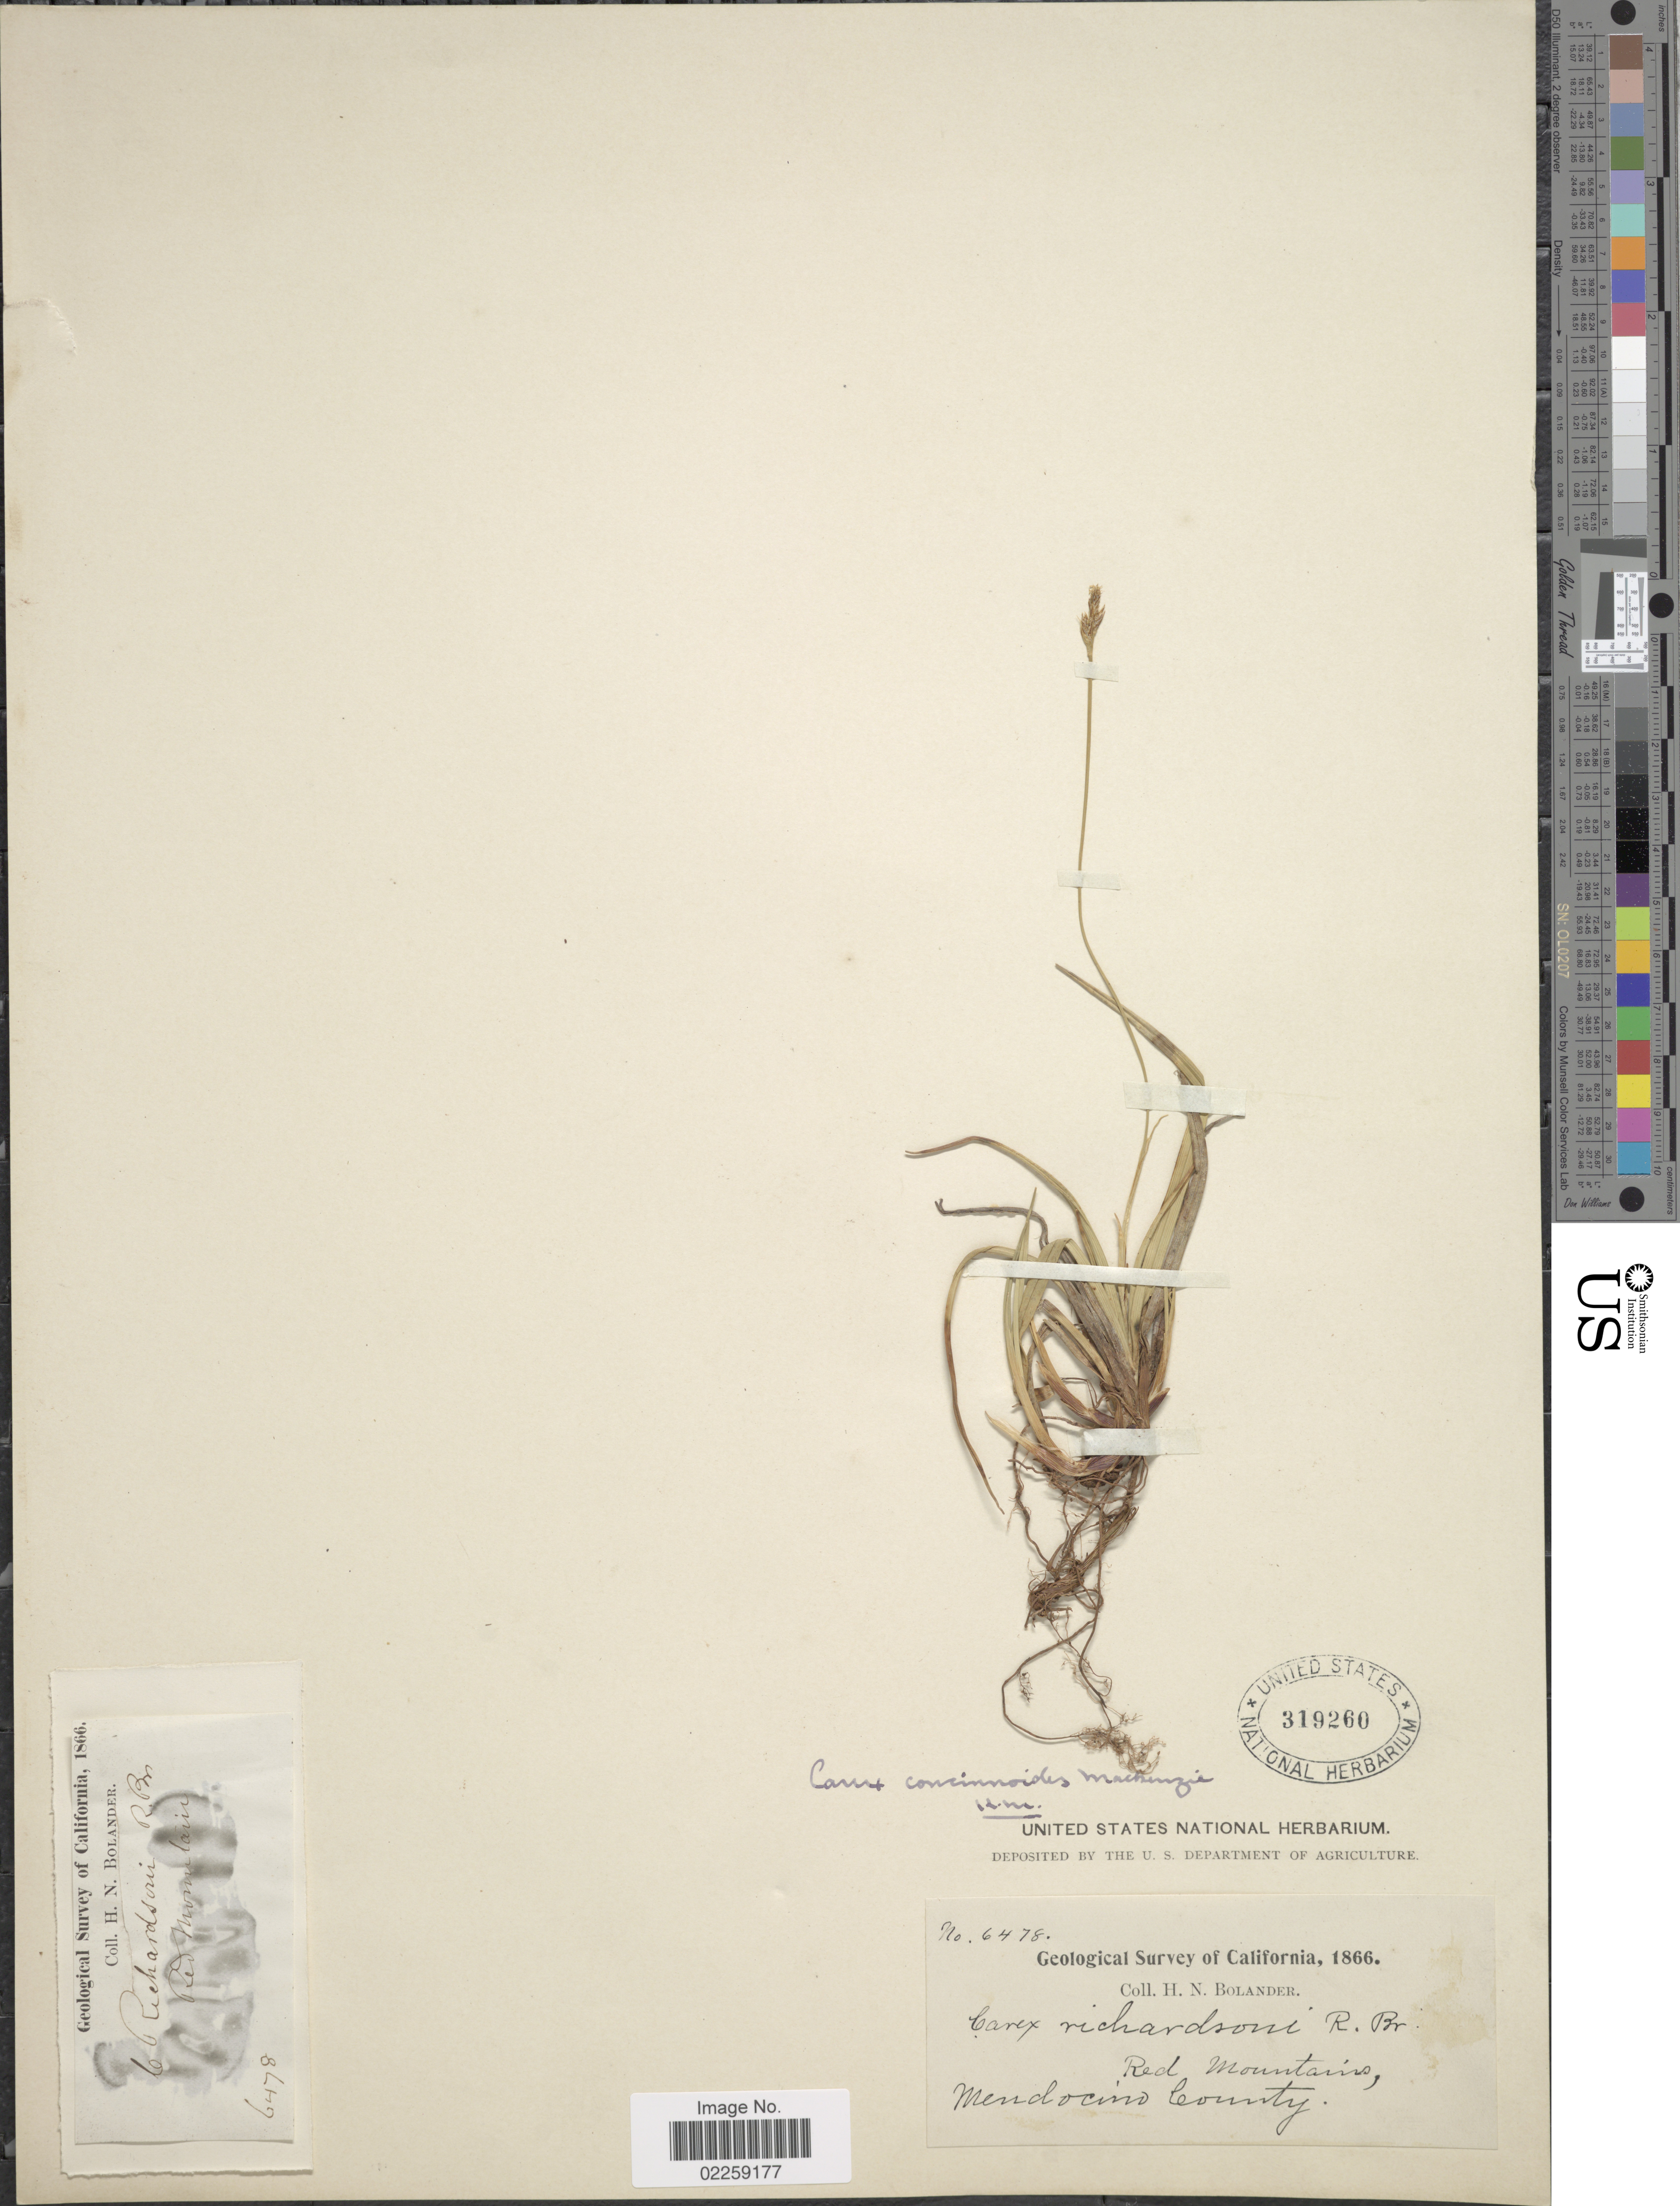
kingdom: Plantae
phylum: Tracheophyta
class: Liliopsida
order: Poales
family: Cyperaceae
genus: Carex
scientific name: Carex concinnoides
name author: Mack.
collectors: H. Bolander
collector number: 6478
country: United States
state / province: California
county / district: Mendocino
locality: Red Mountains, Mendocino County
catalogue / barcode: US 319260